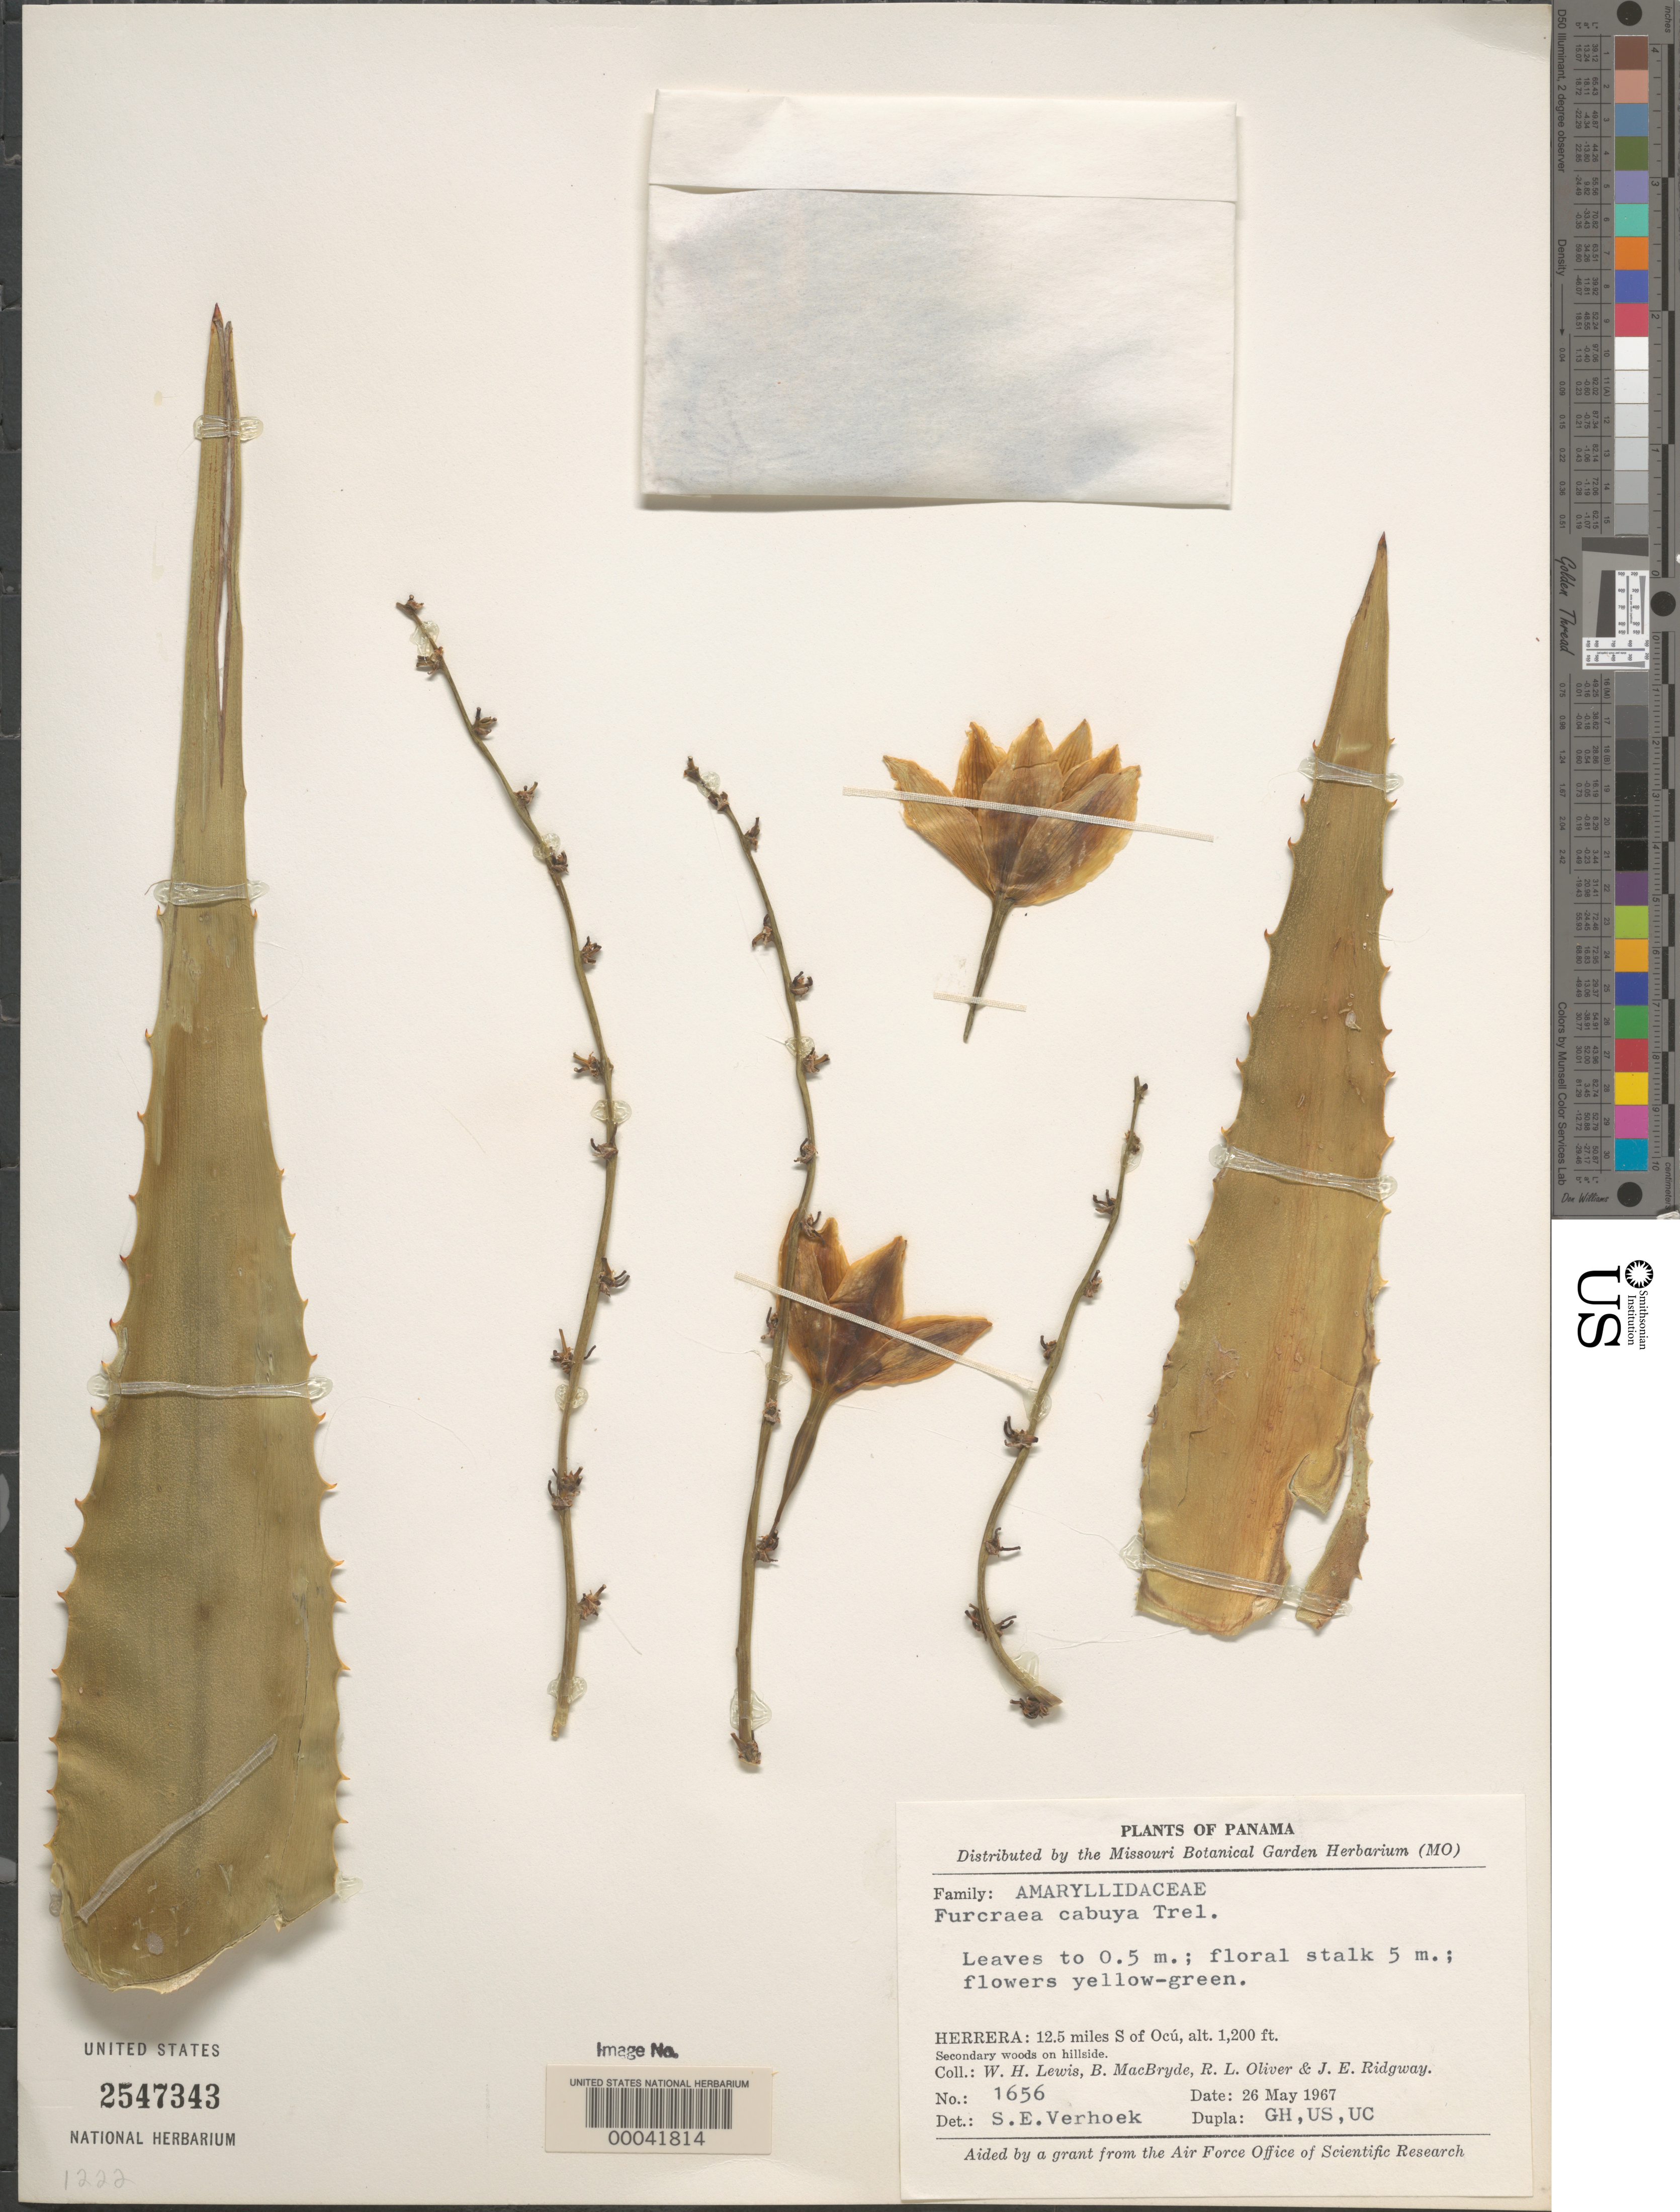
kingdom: Plantae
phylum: Tracheophyta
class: Liliopsida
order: Asparagales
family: Asparagaceae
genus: Furcraea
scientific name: Furcraea cabuya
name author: Trel.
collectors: W. H. Lewis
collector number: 1656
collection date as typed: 26 May 1967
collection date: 1967-05-26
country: Panama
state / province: Herrera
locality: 12.5 mi S of Ocu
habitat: Secondary woods on hillside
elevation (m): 366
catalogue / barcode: US 2547343